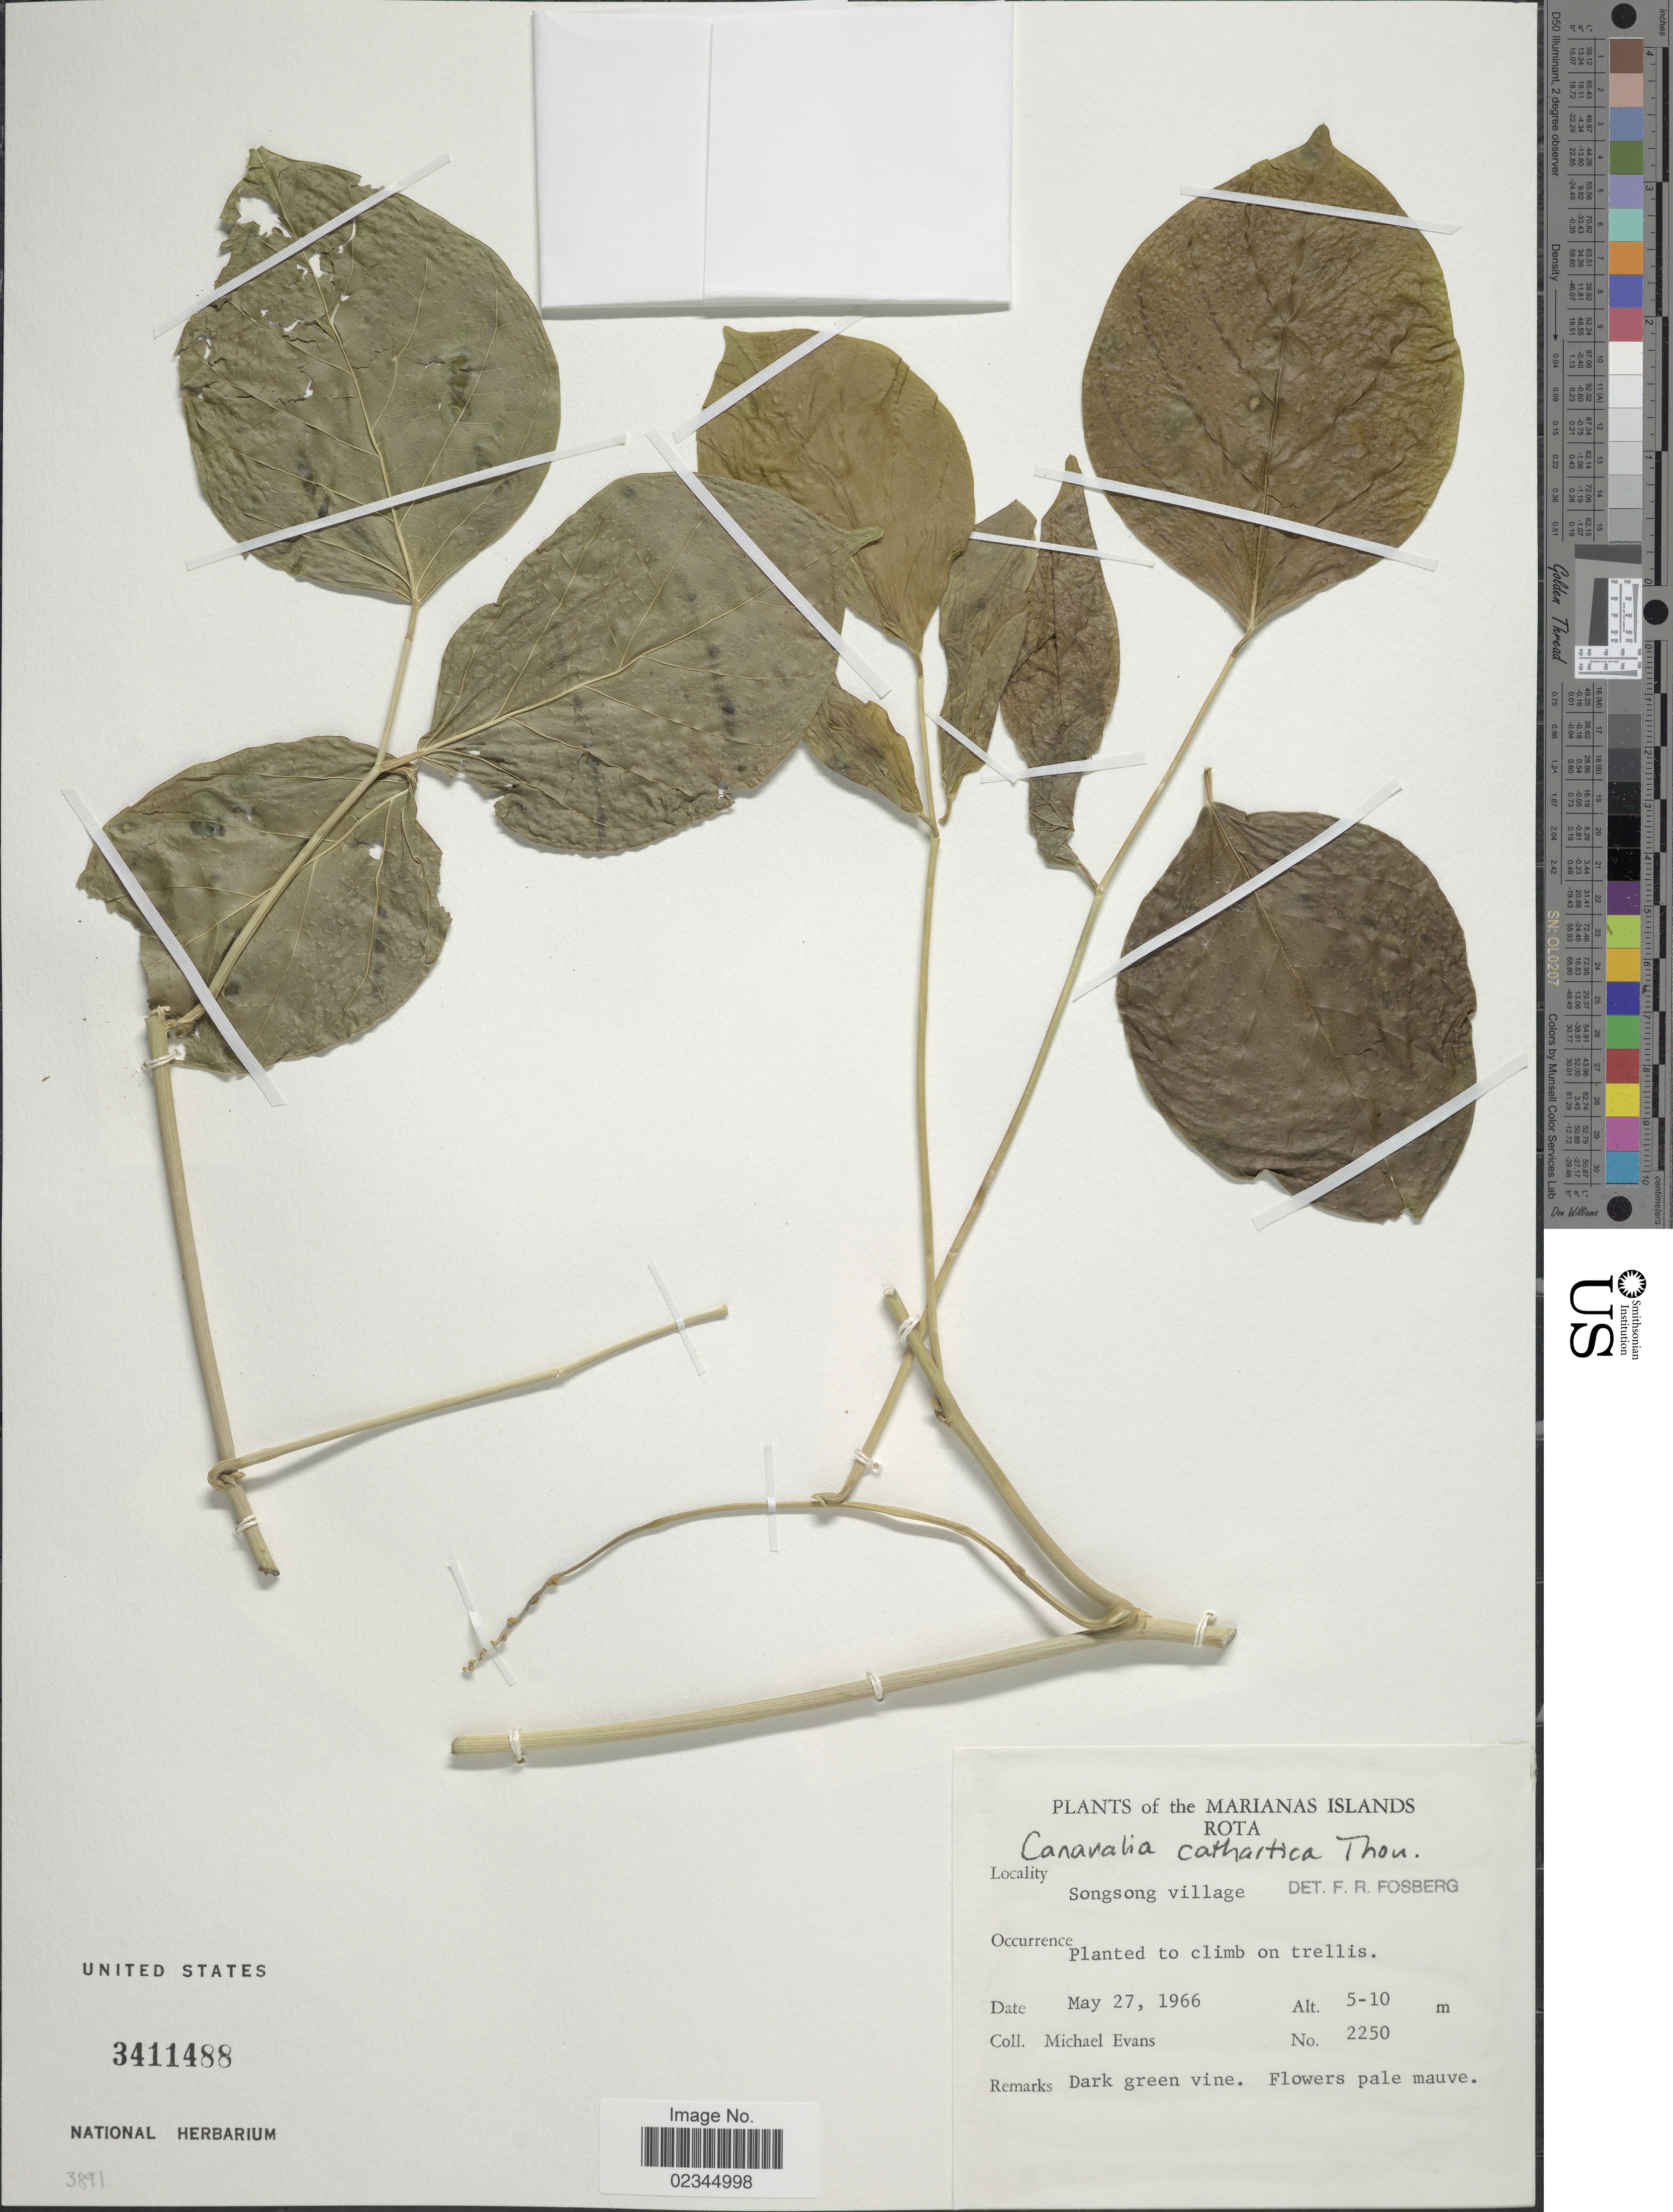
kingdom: Plantae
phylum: Tracheophyta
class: Magnoliopsida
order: Fabales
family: Fabaceae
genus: Canavalia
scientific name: Canavalia cathartica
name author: Thouars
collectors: M. Evans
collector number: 2250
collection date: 1966-05-27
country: Northern Mariana Islands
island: Rota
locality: Rota, Songsong Village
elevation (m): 5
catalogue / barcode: US 3411488